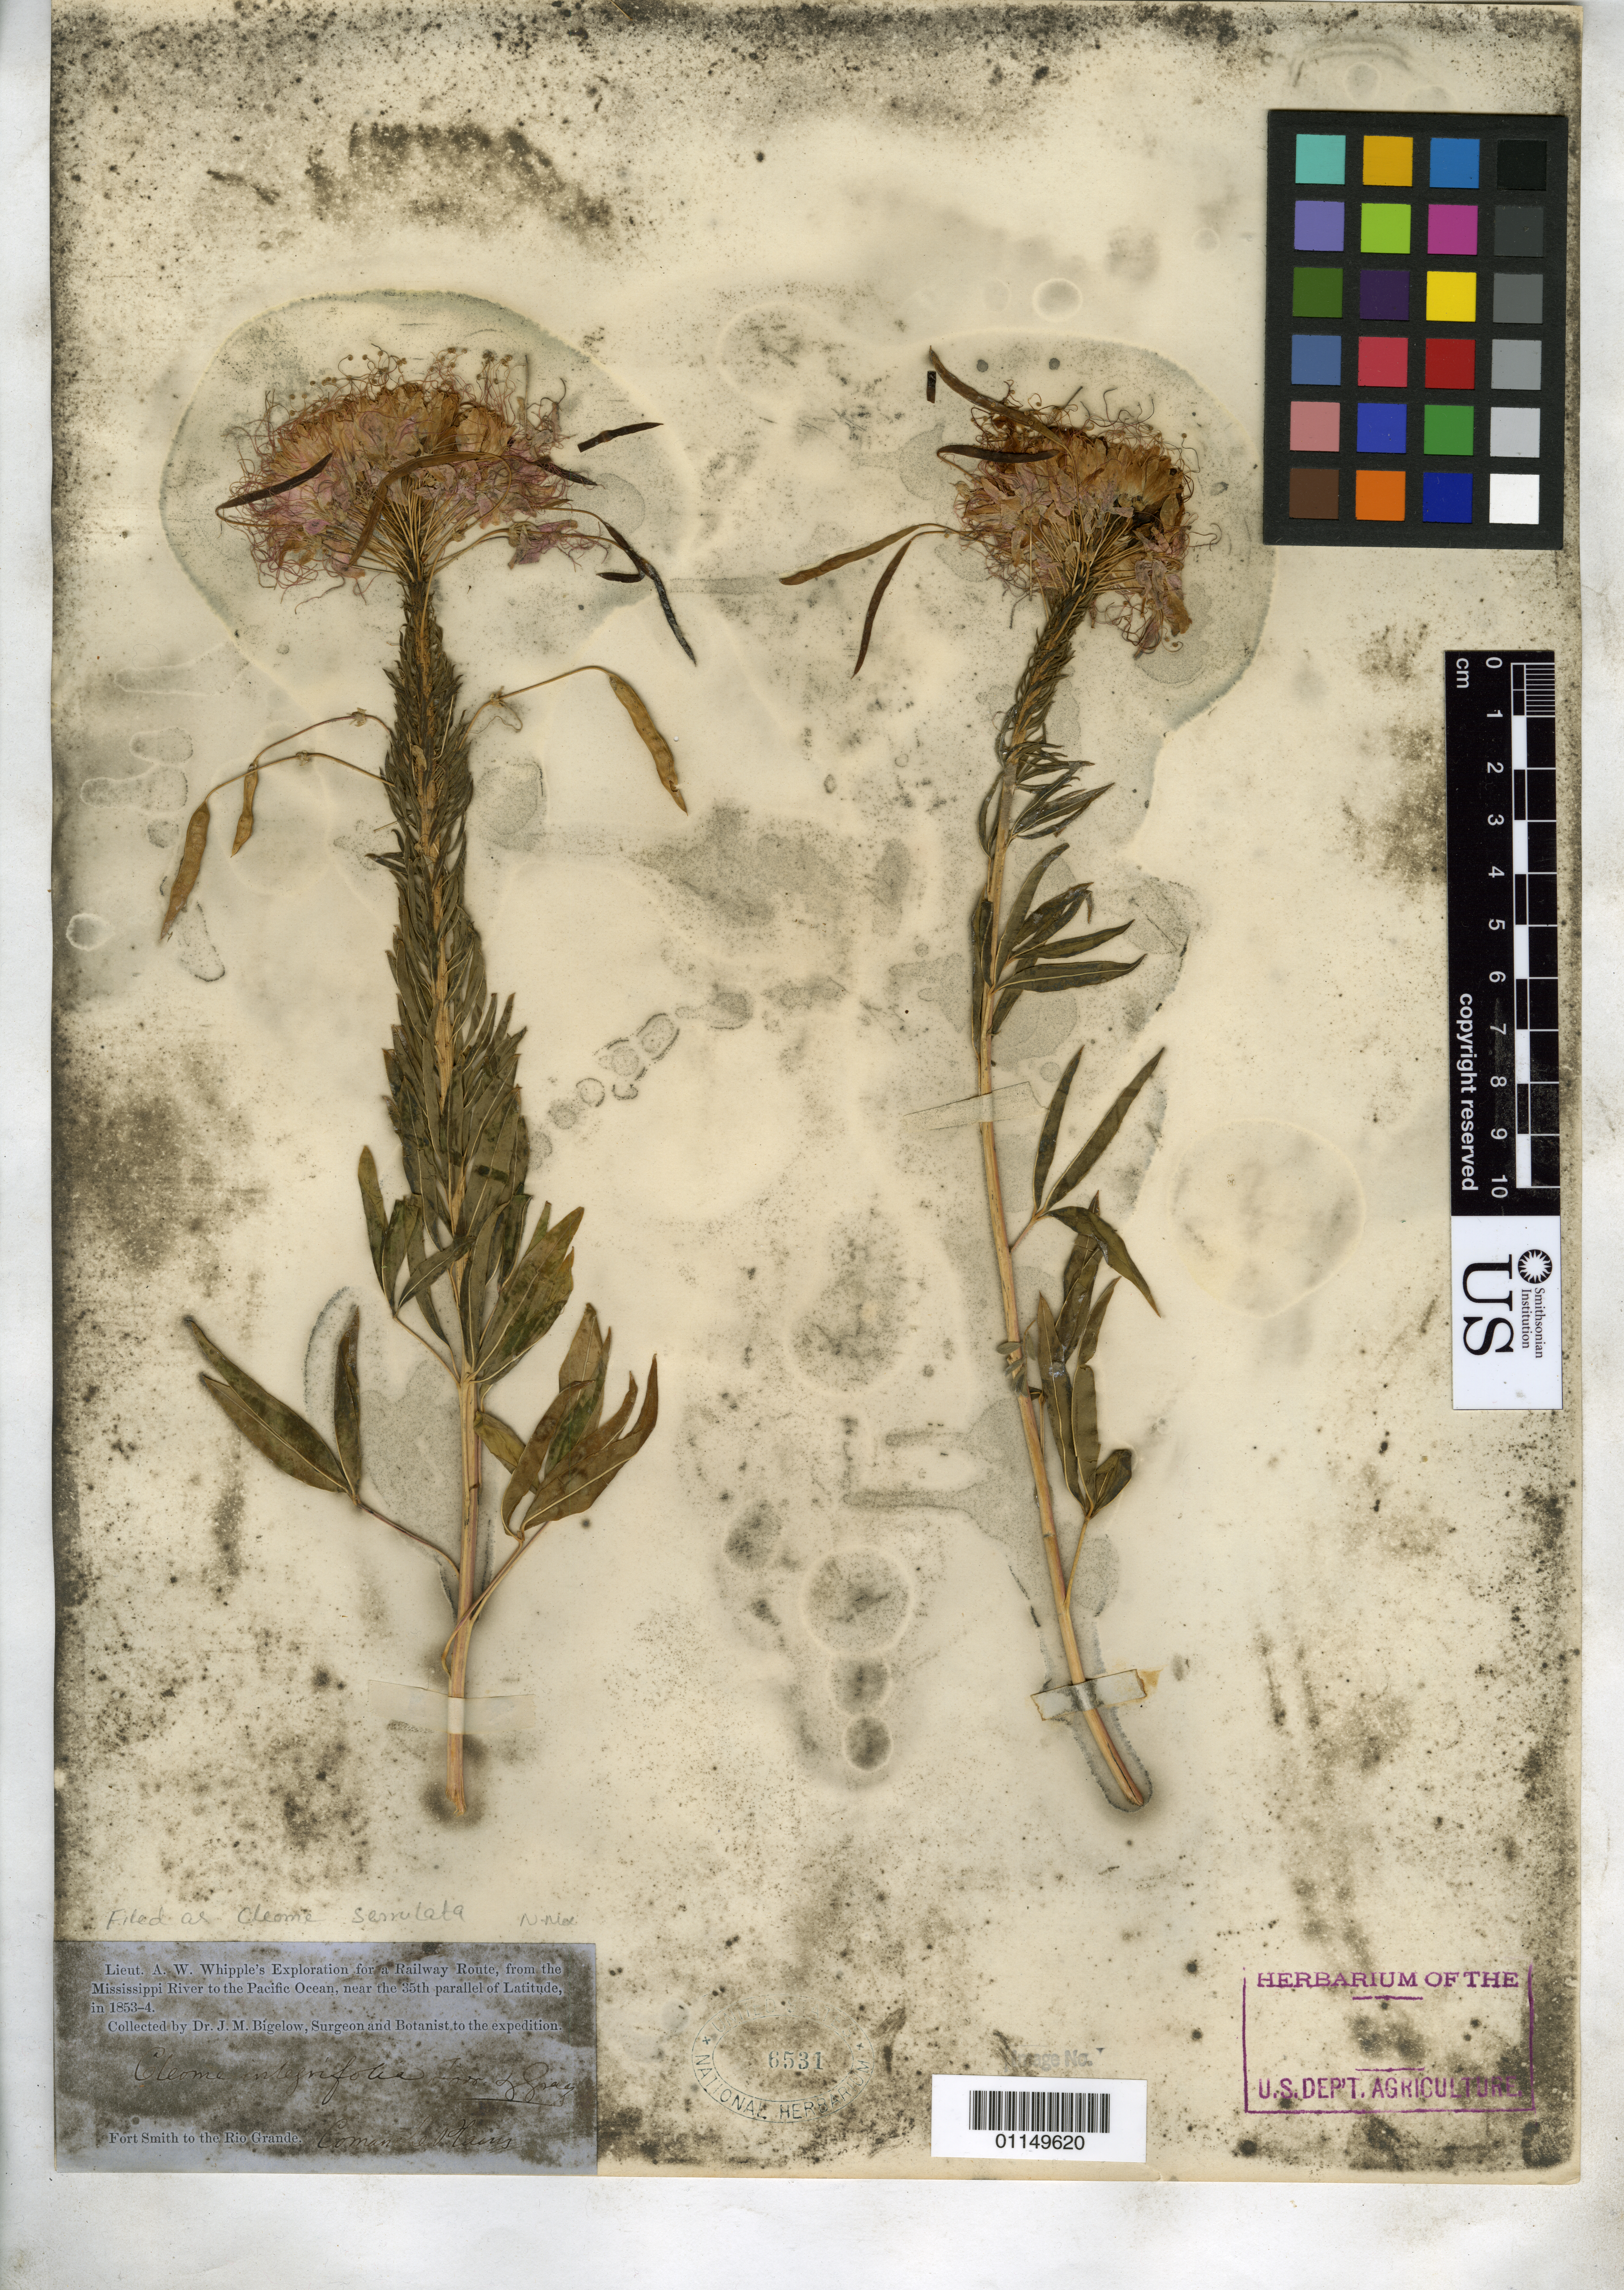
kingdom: Plantae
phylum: Tracheophyta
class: Magnoliopsida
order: Brassicales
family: Cleomaceae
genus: Cleomella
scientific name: Cleomella serrulata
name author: (Pursh) Roalson & J.C. Hall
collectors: J. M. Bigelow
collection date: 1853/1854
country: United States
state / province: New Mexico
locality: Fort Smith to the Rio Grande, Comanche Plains.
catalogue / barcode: US 6531